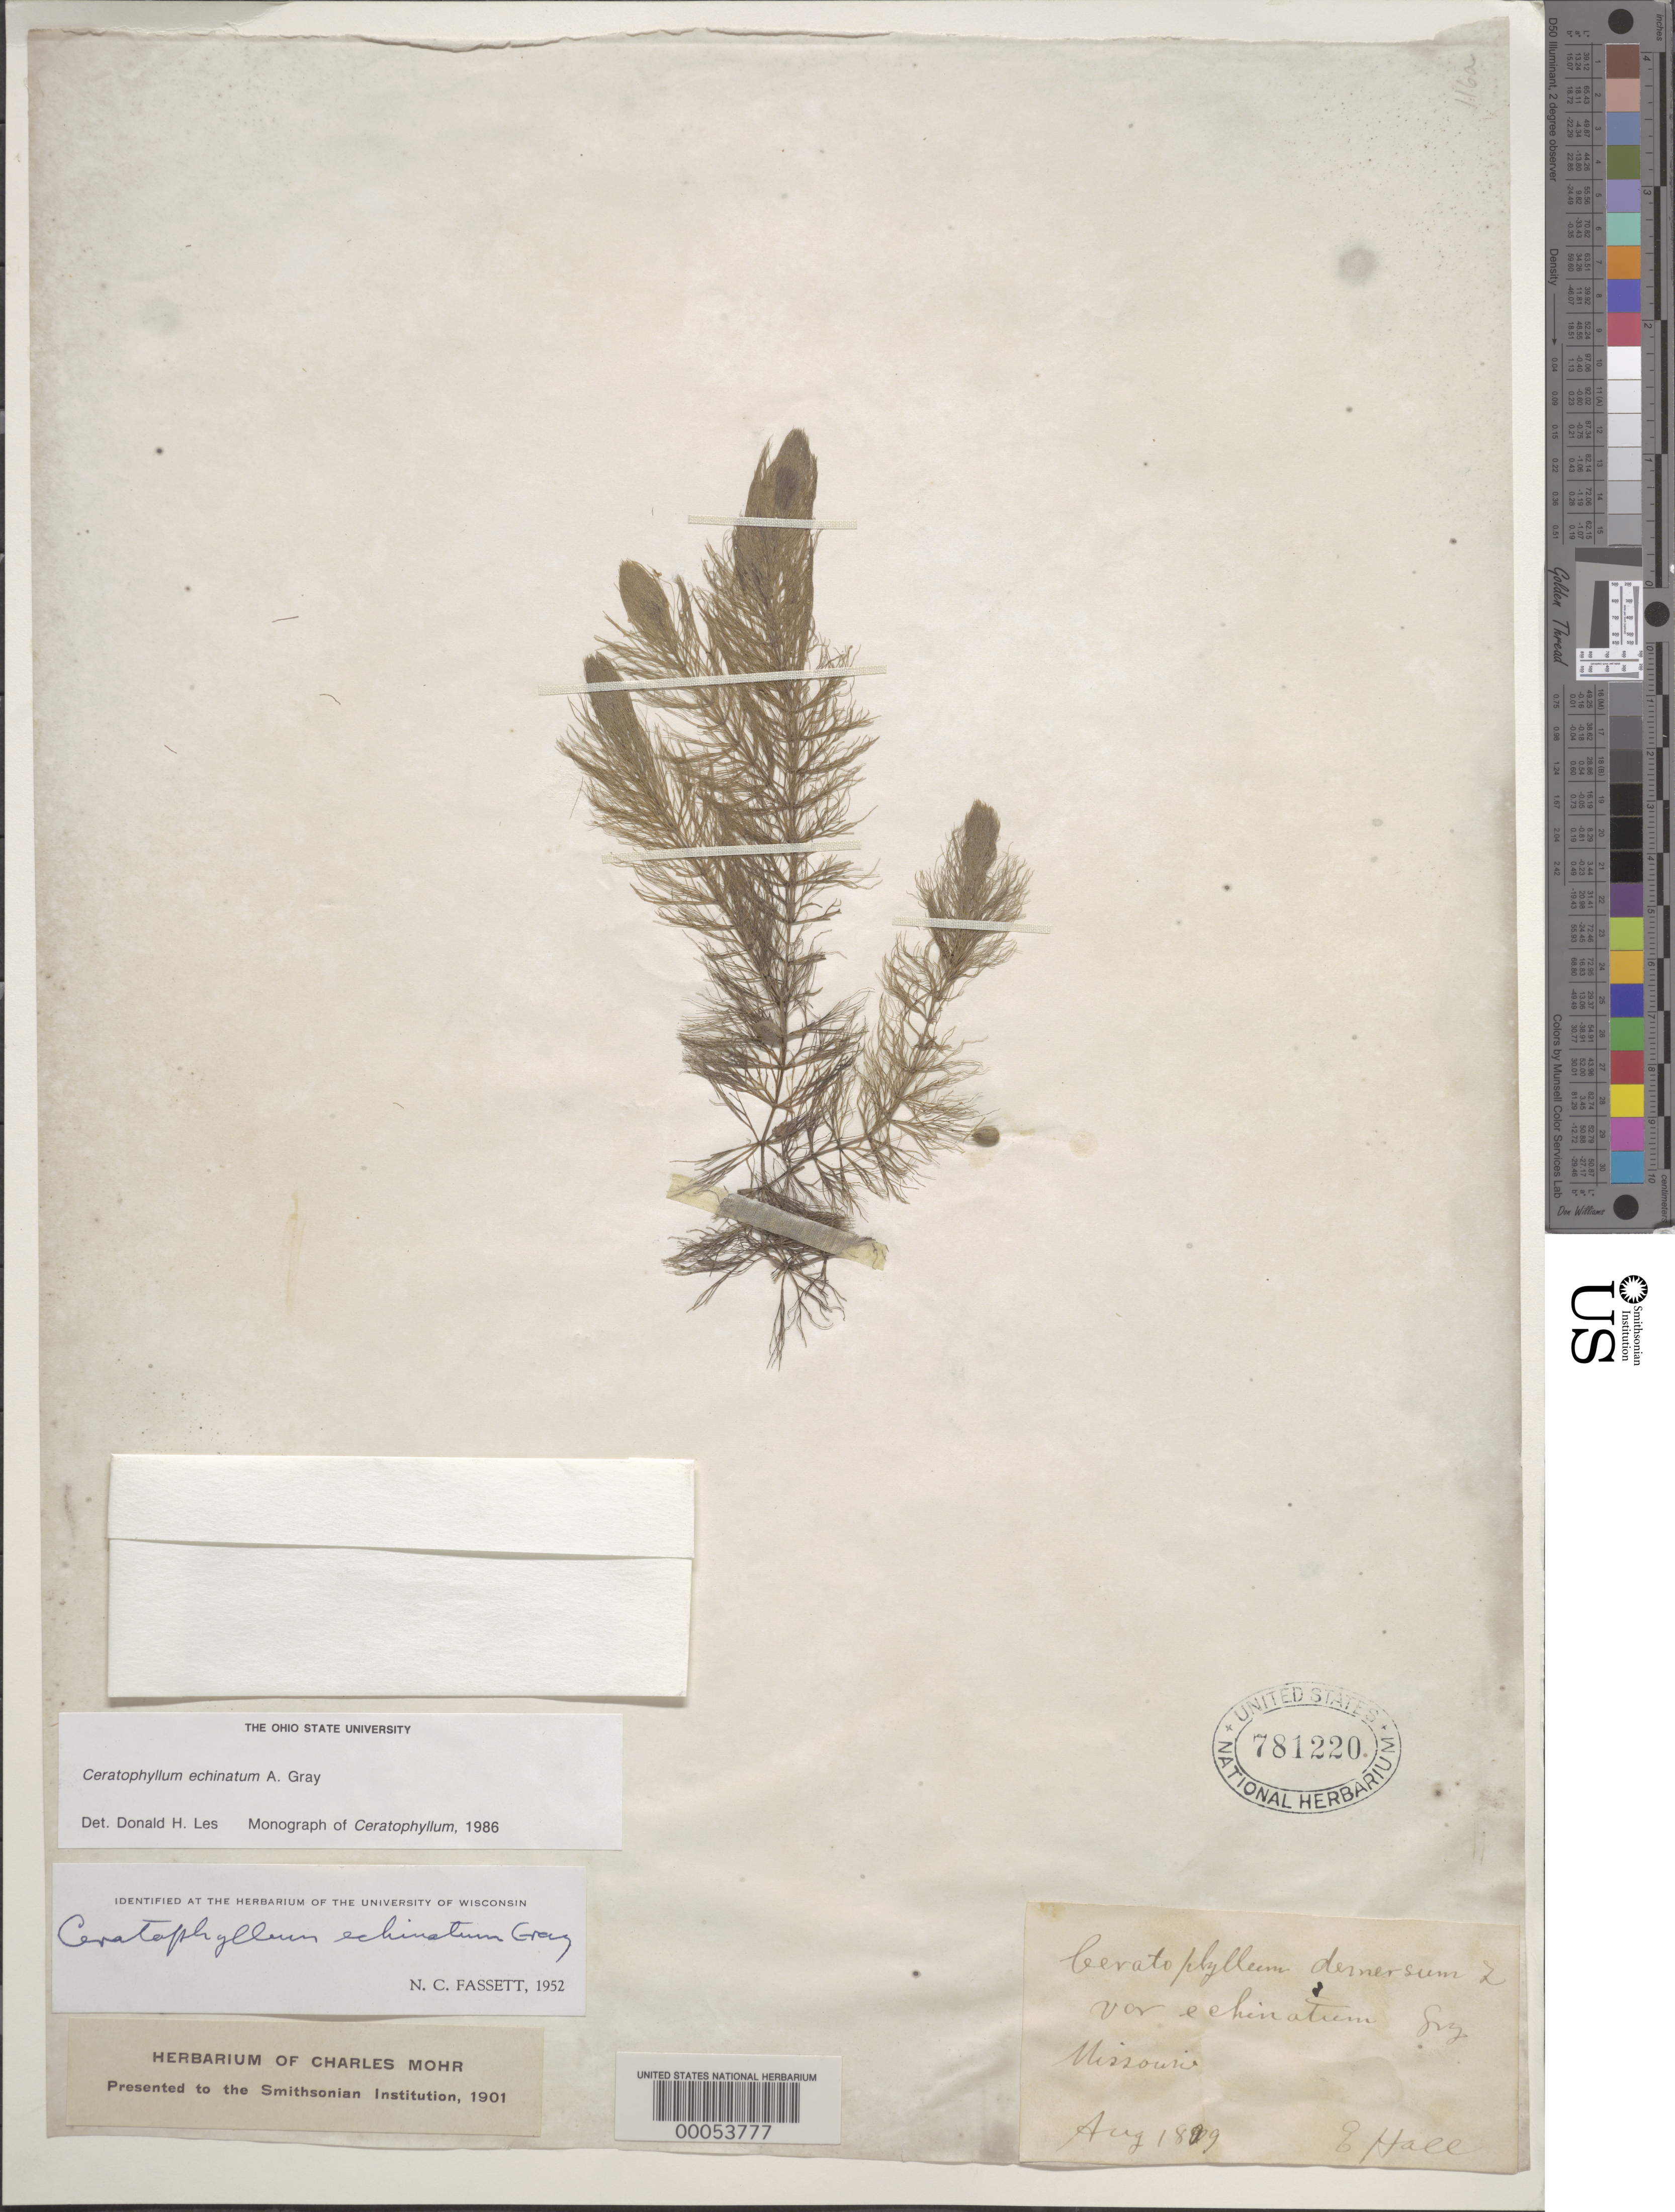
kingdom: Plantae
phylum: Tracheophyta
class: Magnoliopsida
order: Ceratophyllales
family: Ceratophyllaceae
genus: Ceratophyllum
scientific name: Ceratophyllum demersum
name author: L.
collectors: -- Hall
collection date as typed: Aug 1899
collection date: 1899-08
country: United States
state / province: Missouri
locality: Unalbel.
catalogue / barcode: US 812202